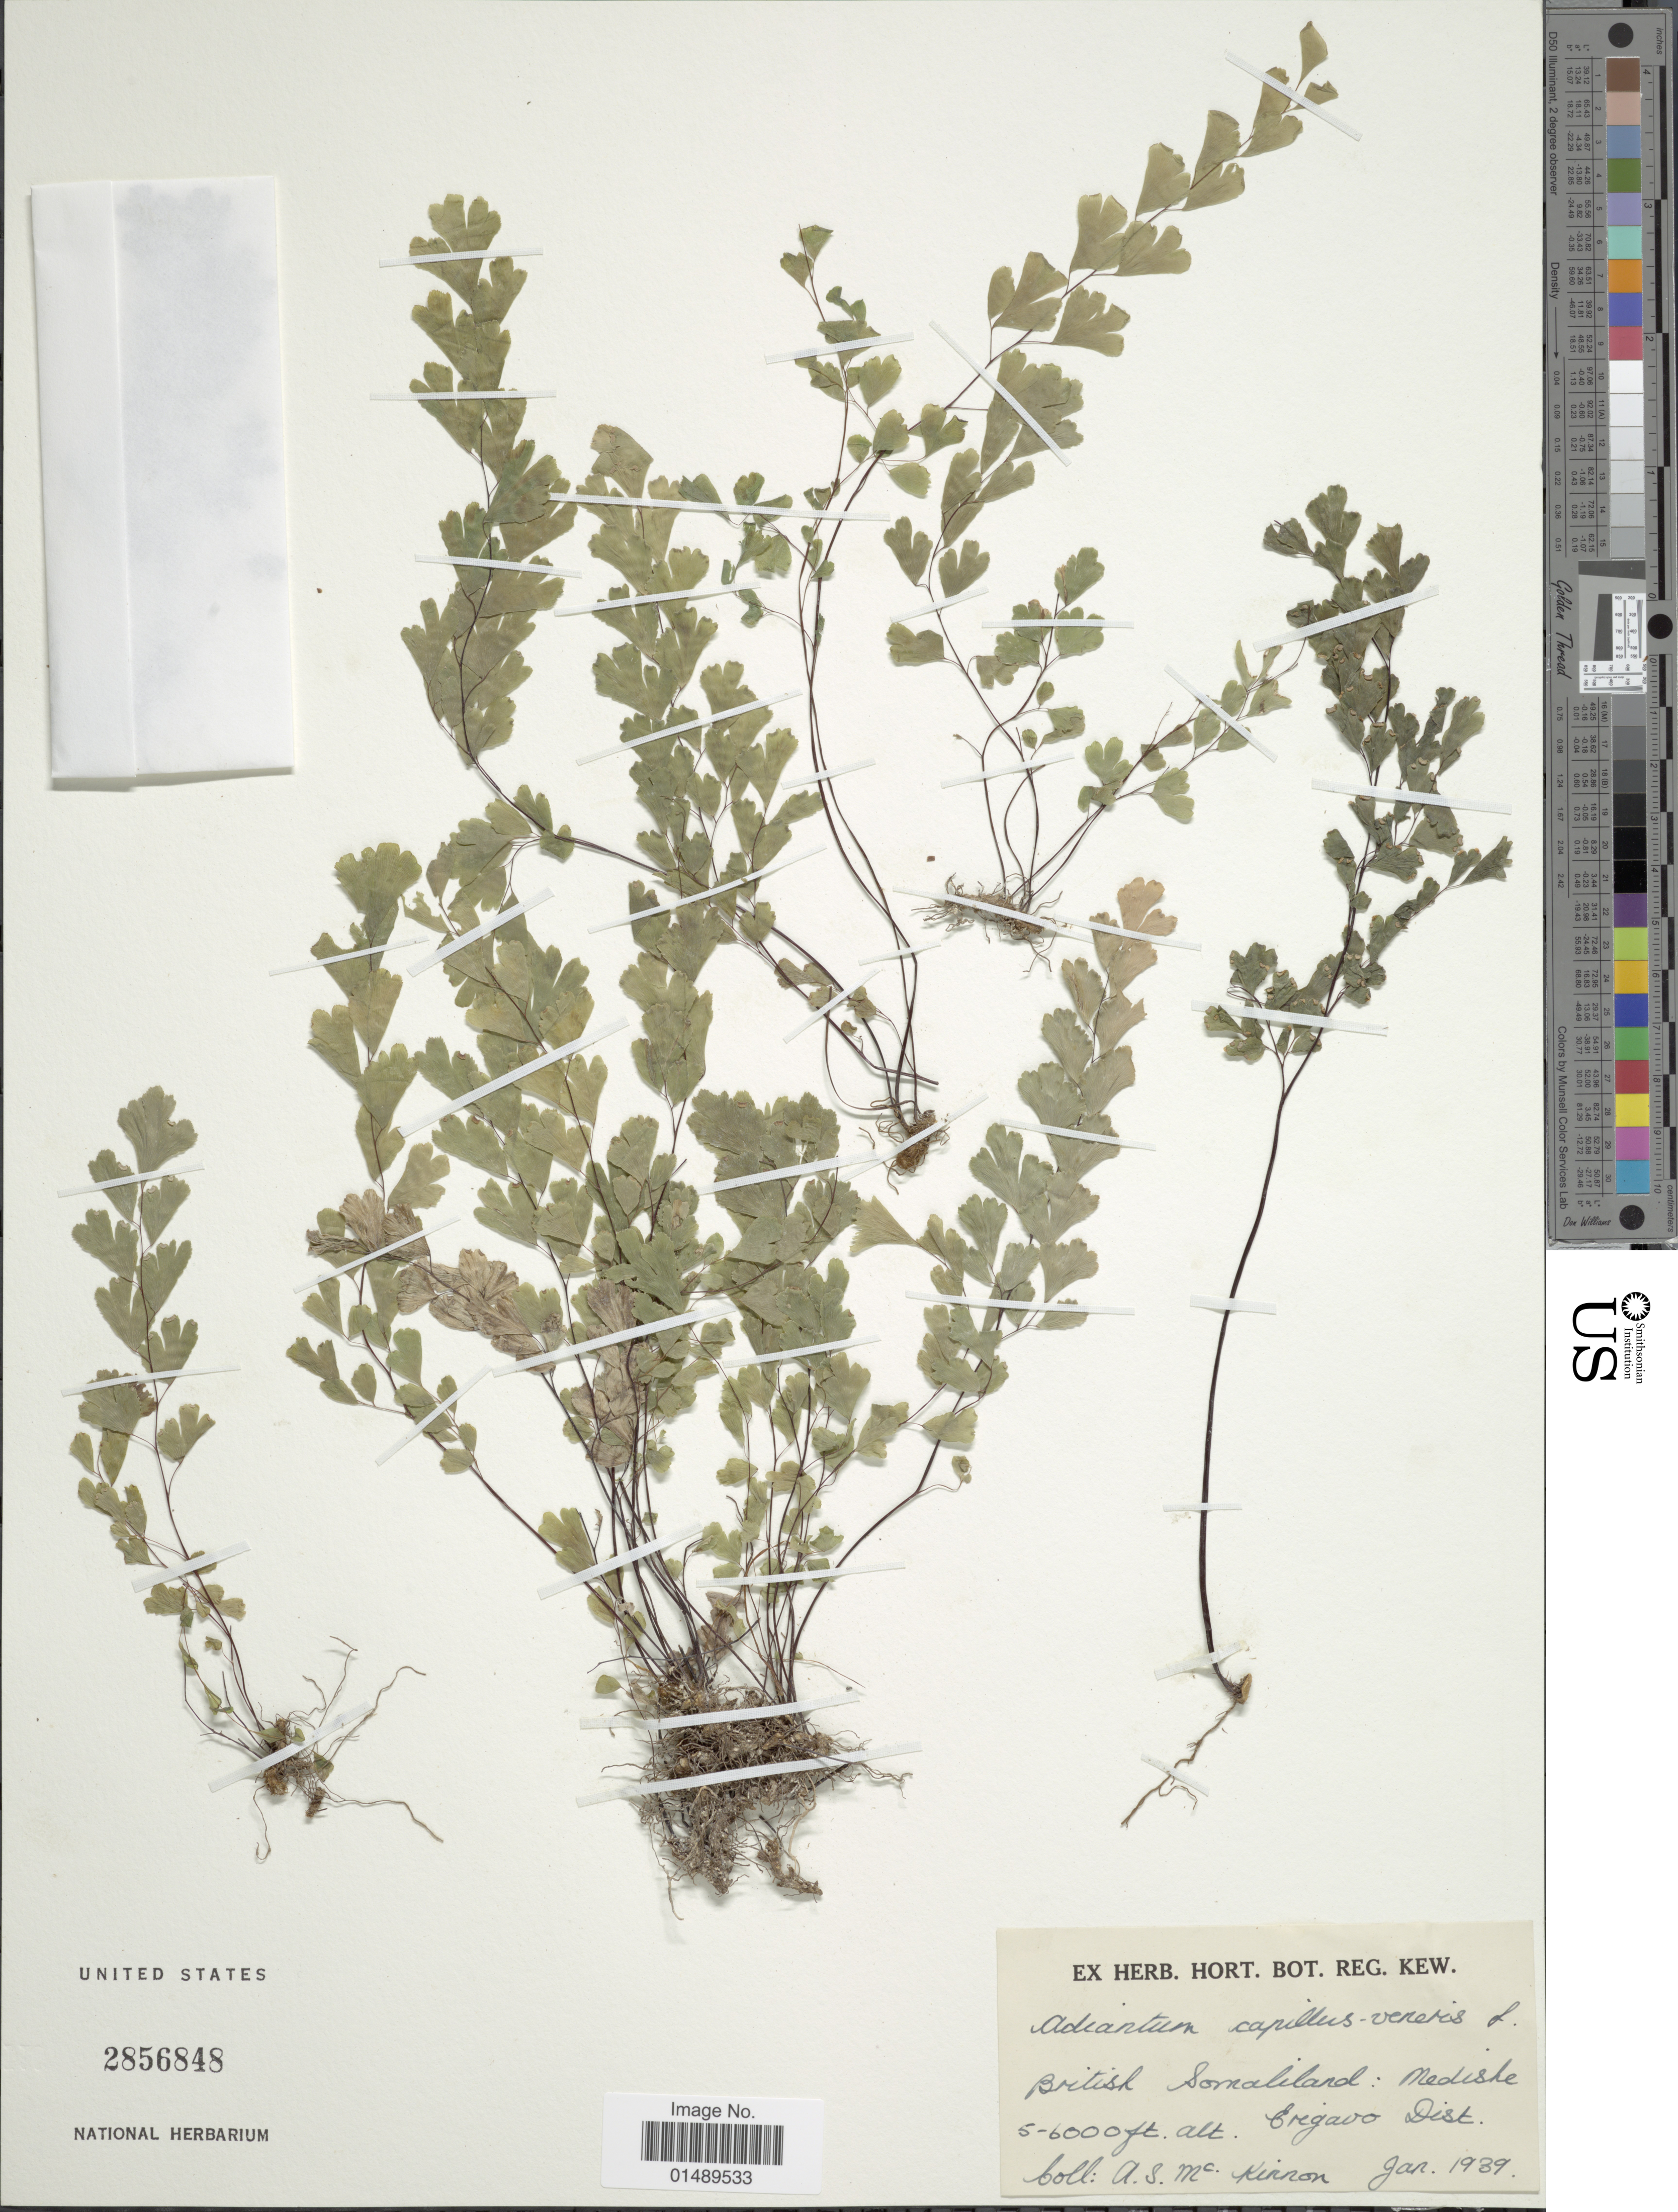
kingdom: Plantae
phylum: Tracheophyta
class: Polypodiopsida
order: Polypodiales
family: Pteridaceae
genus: Adiantum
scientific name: Adiantum capillus-veneris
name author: L.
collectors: A. Mckinnon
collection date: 1939-01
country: Somalia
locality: British Somaliland: Medishe Erigavo Dist.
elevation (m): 1524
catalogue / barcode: US 2856848